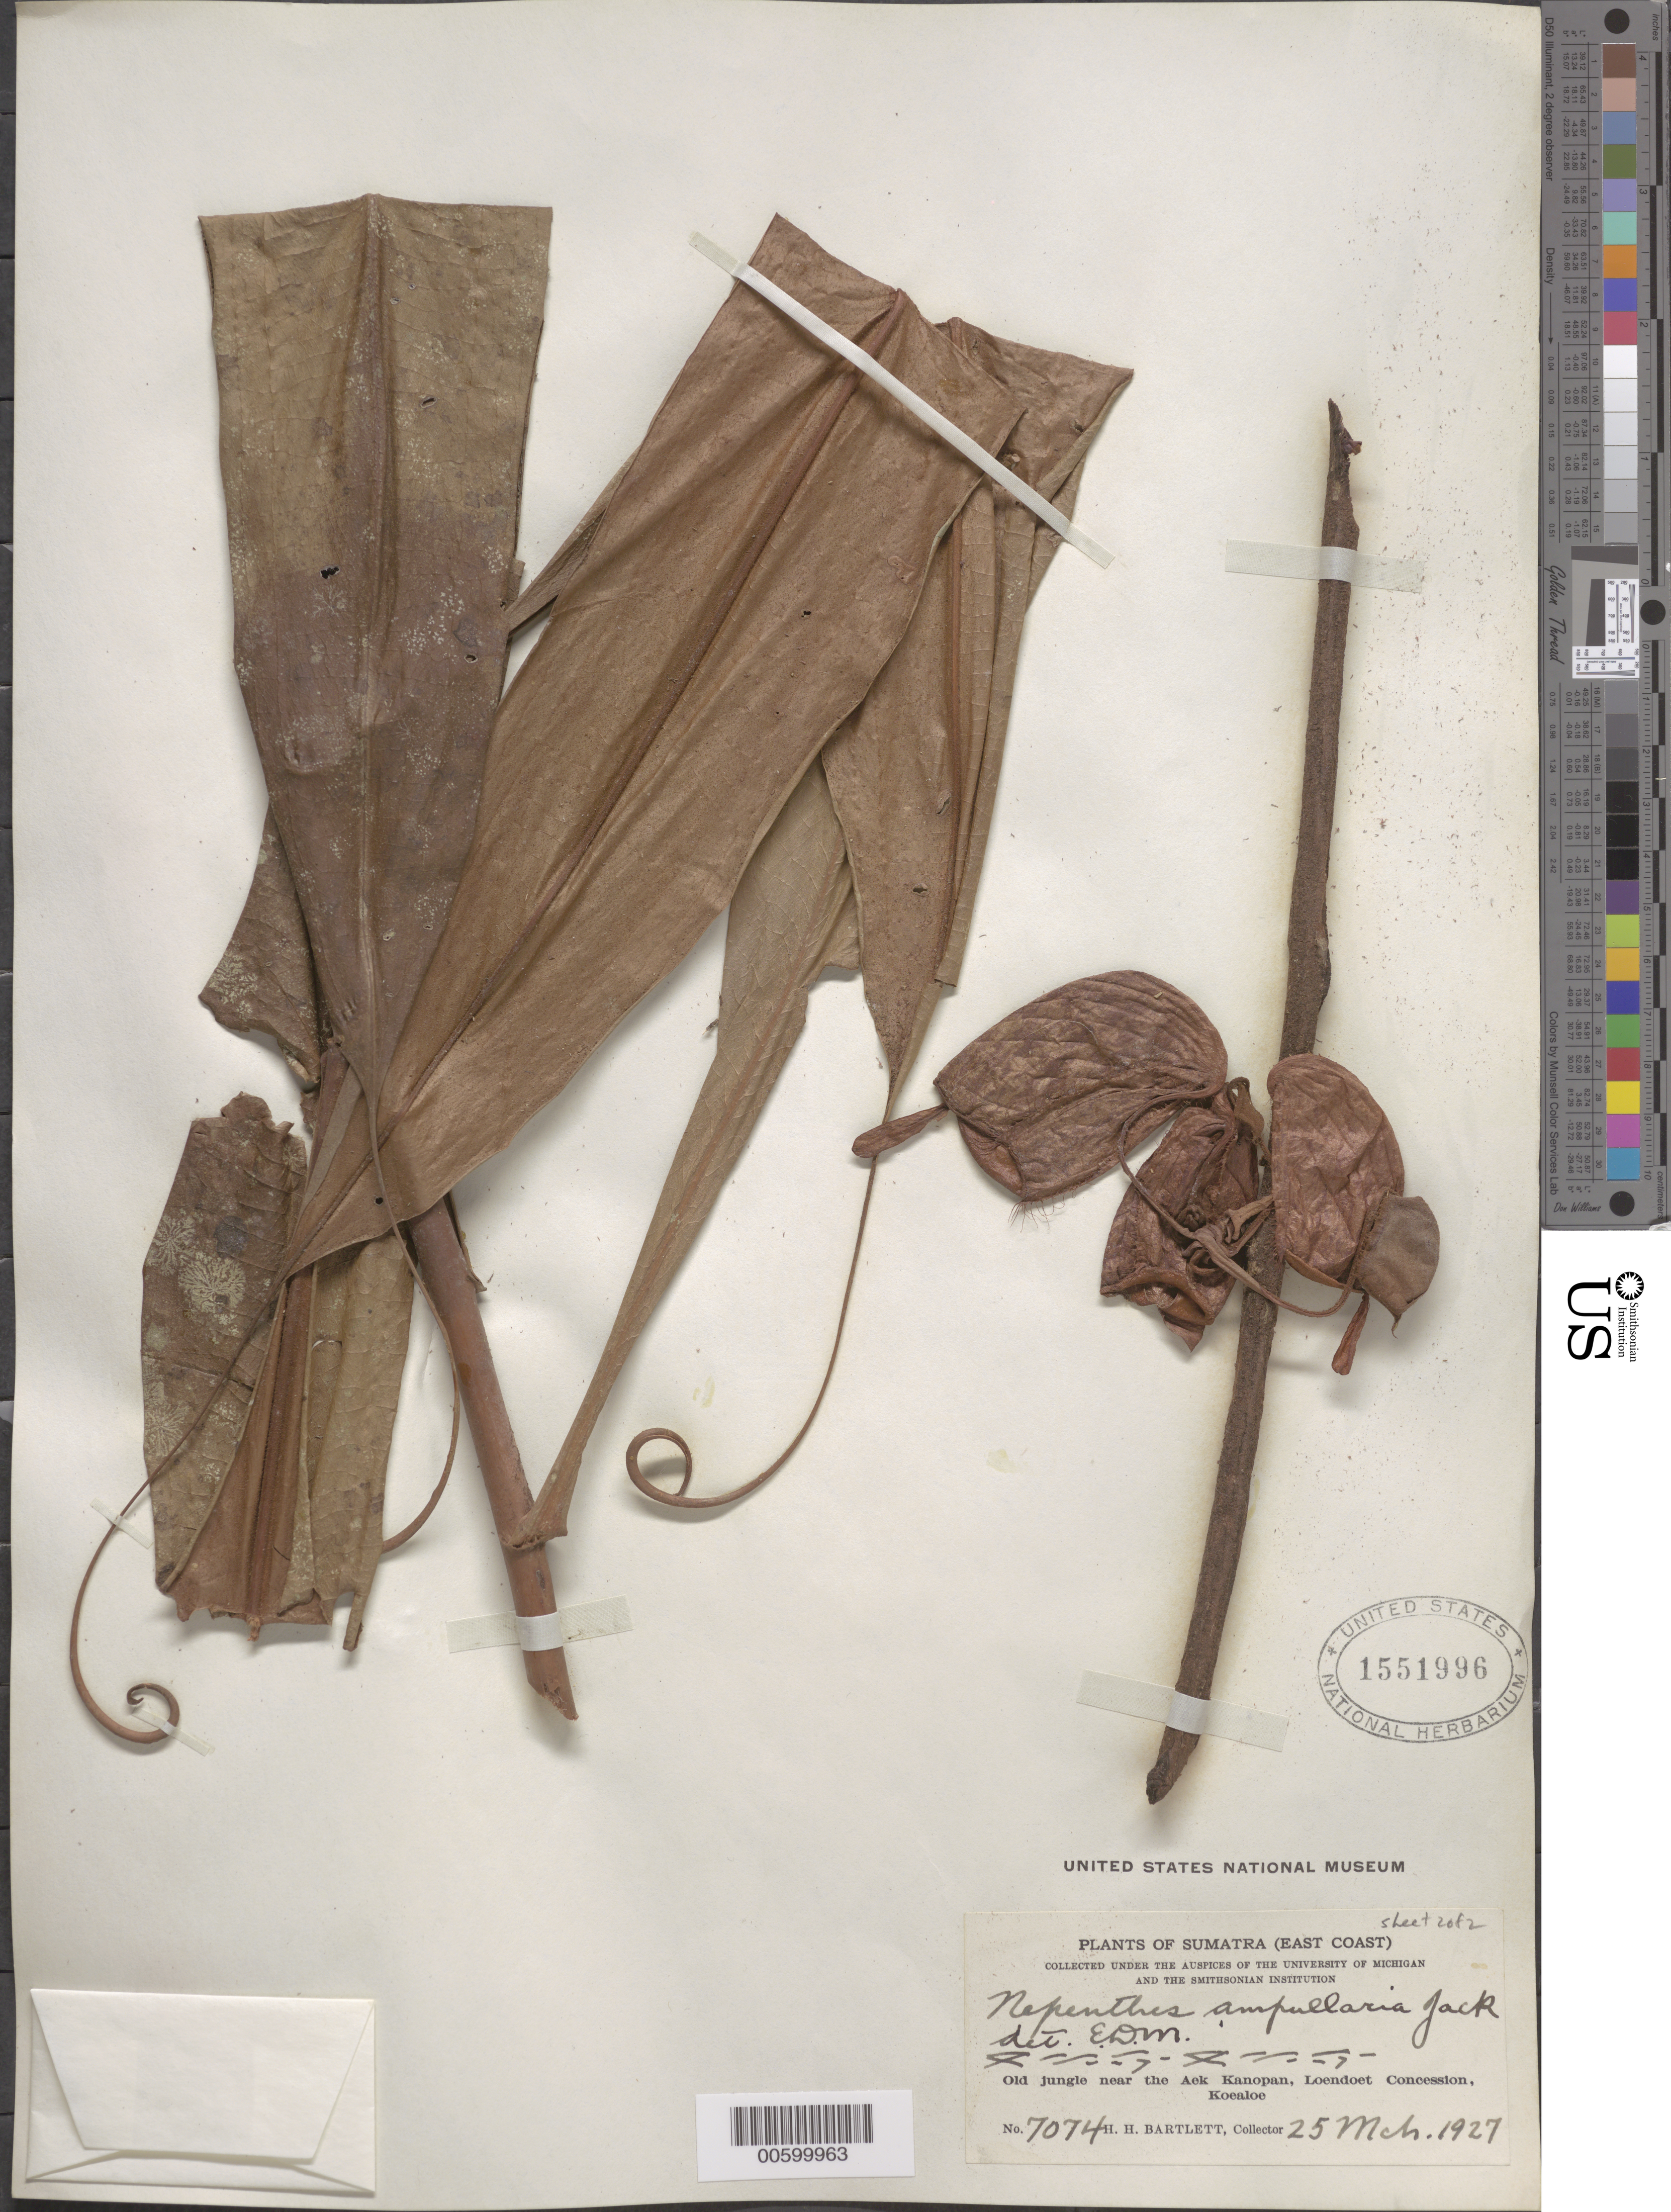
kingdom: Plantae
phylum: Tracheophyta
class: Magnoliopsida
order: Caryophyllales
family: Nepenthaceae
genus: Nepenthes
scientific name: Nepenthes ampullaria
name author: Jack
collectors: H. H. Bartlett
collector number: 7074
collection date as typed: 25 Mar 1927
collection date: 1927-03-25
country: Indonesia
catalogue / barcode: US 1551996